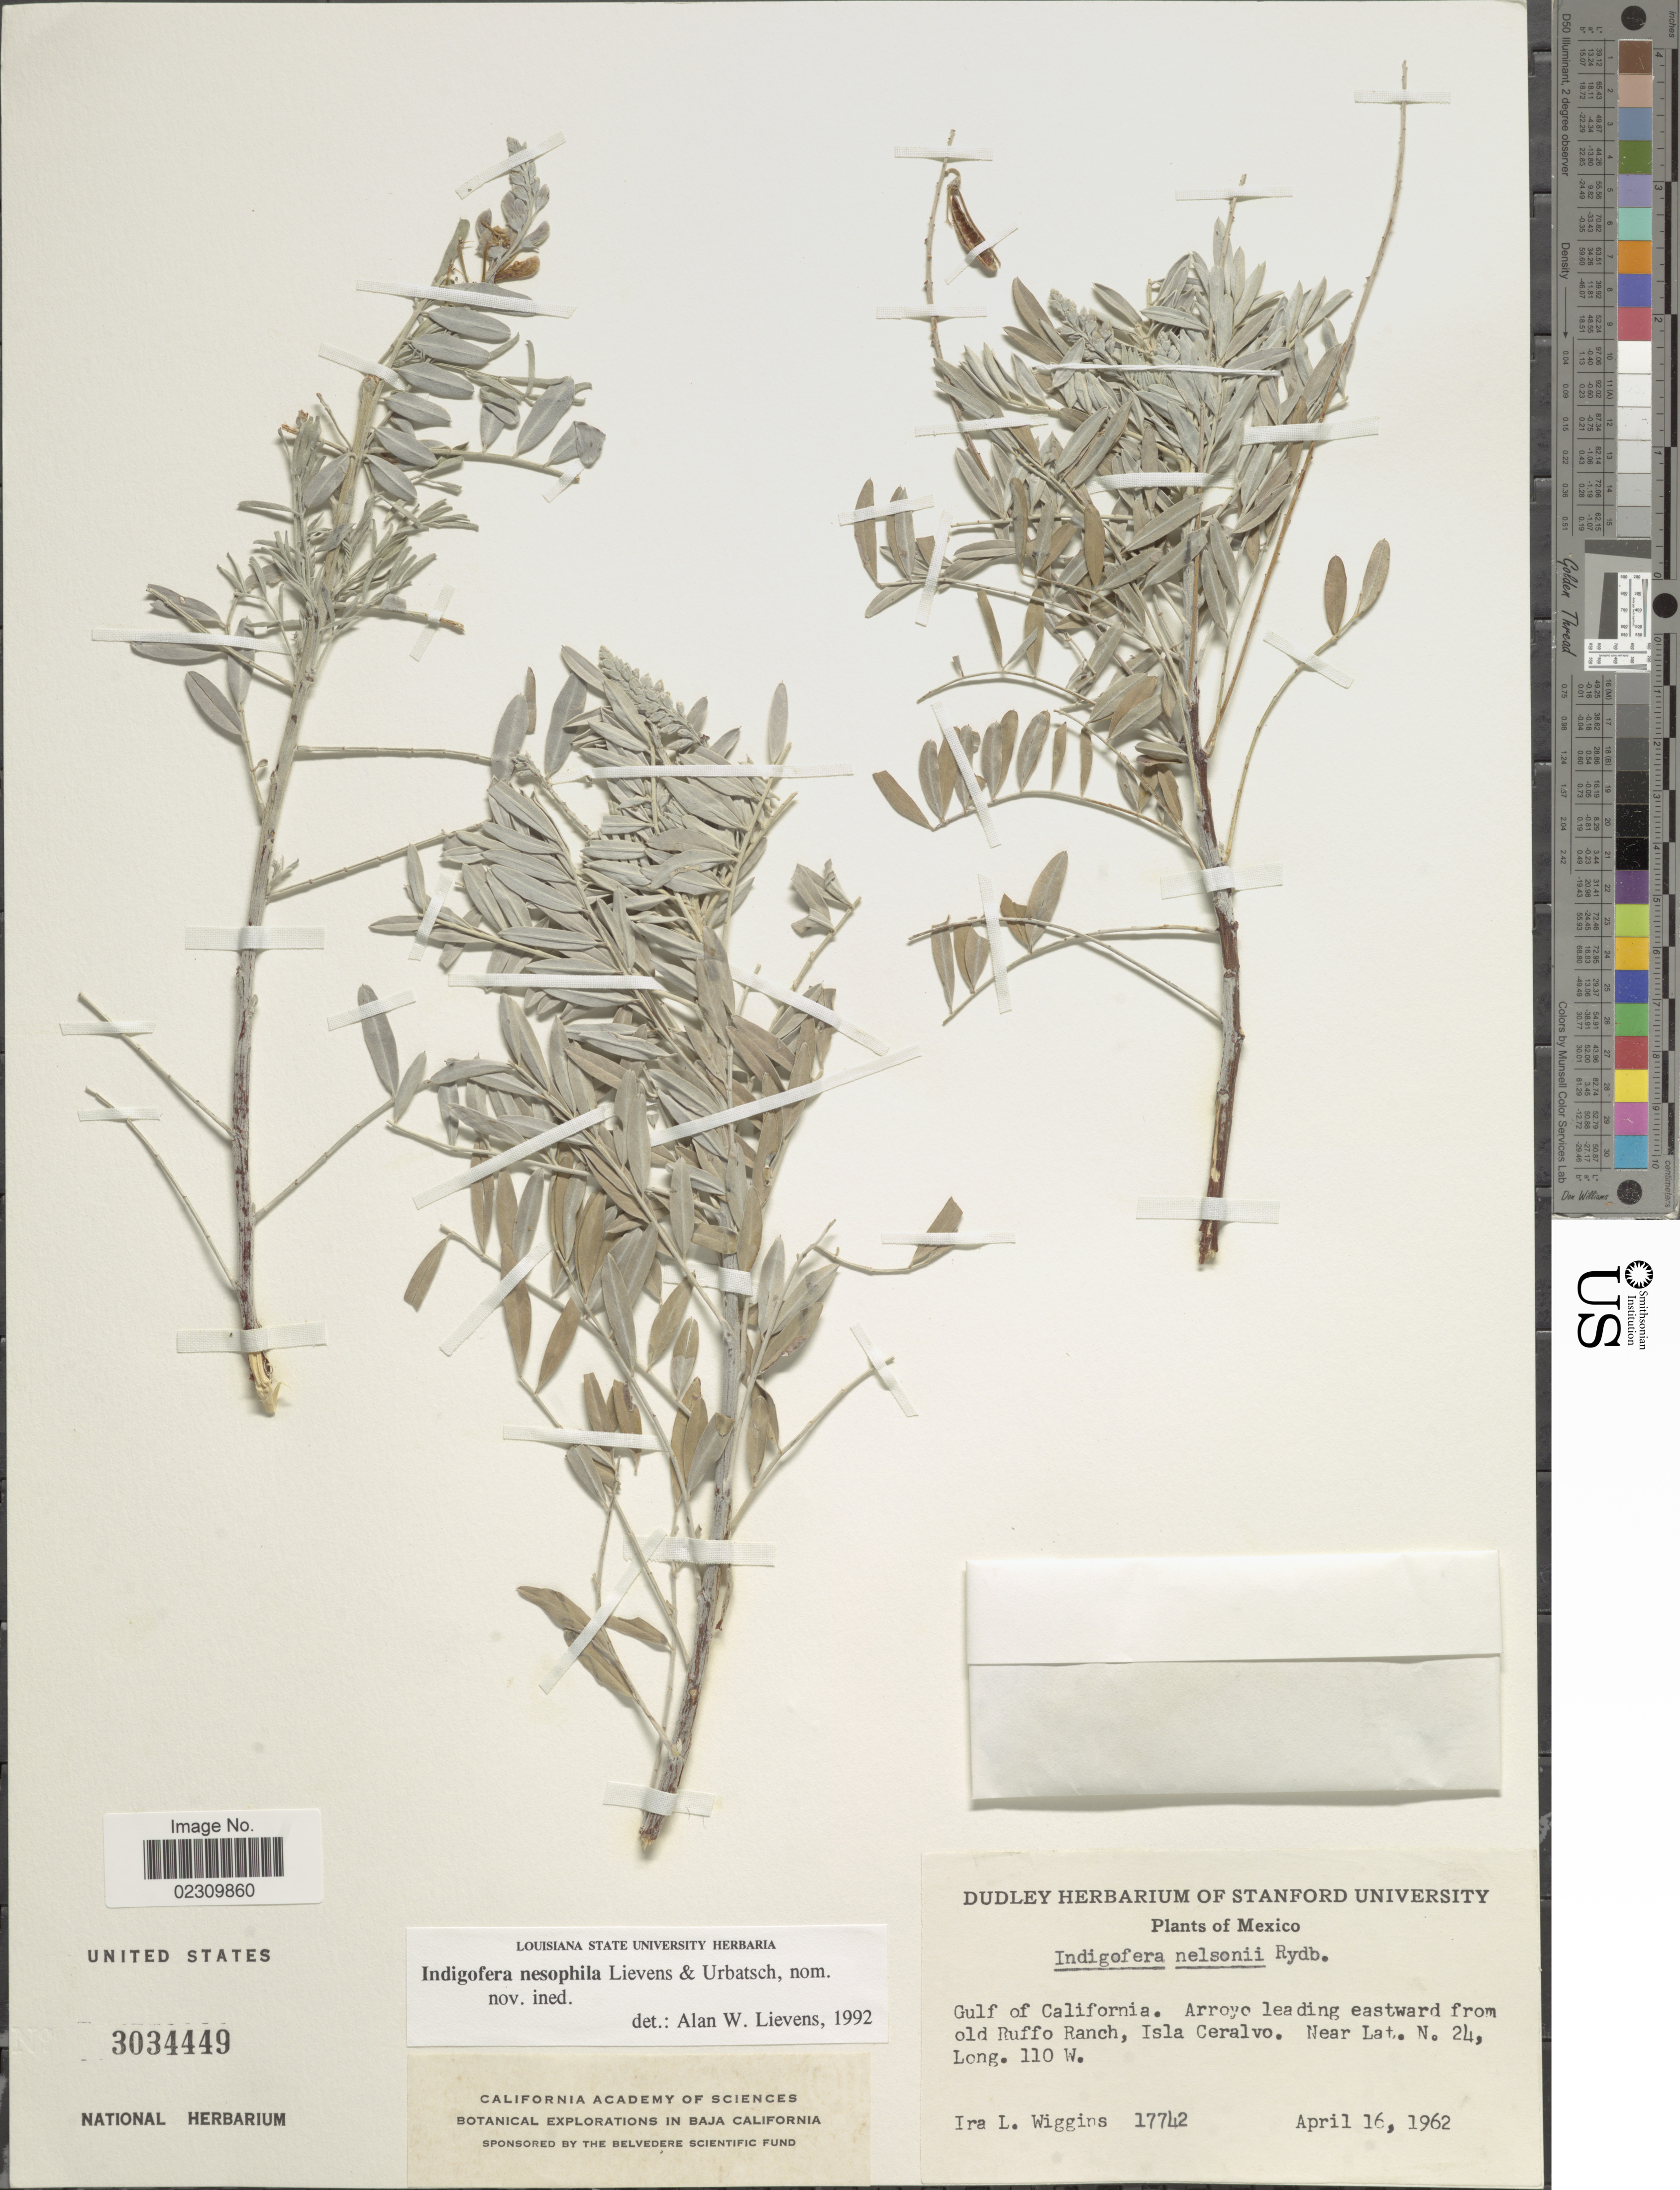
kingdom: Plantae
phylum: Tracheophyta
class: Magnoliopsida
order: Fabales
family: Fabaceae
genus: Indigofera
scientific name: Indigofera nesophila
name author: Lievens & Urbatsch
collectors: I. L. Wiggins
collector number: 17742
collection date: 1962-04-16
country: Mexico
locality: Gulf of California. Arroyo leading eastward from old Ruffo Ranch, Isla Ceralvo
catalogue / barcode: US 3034449